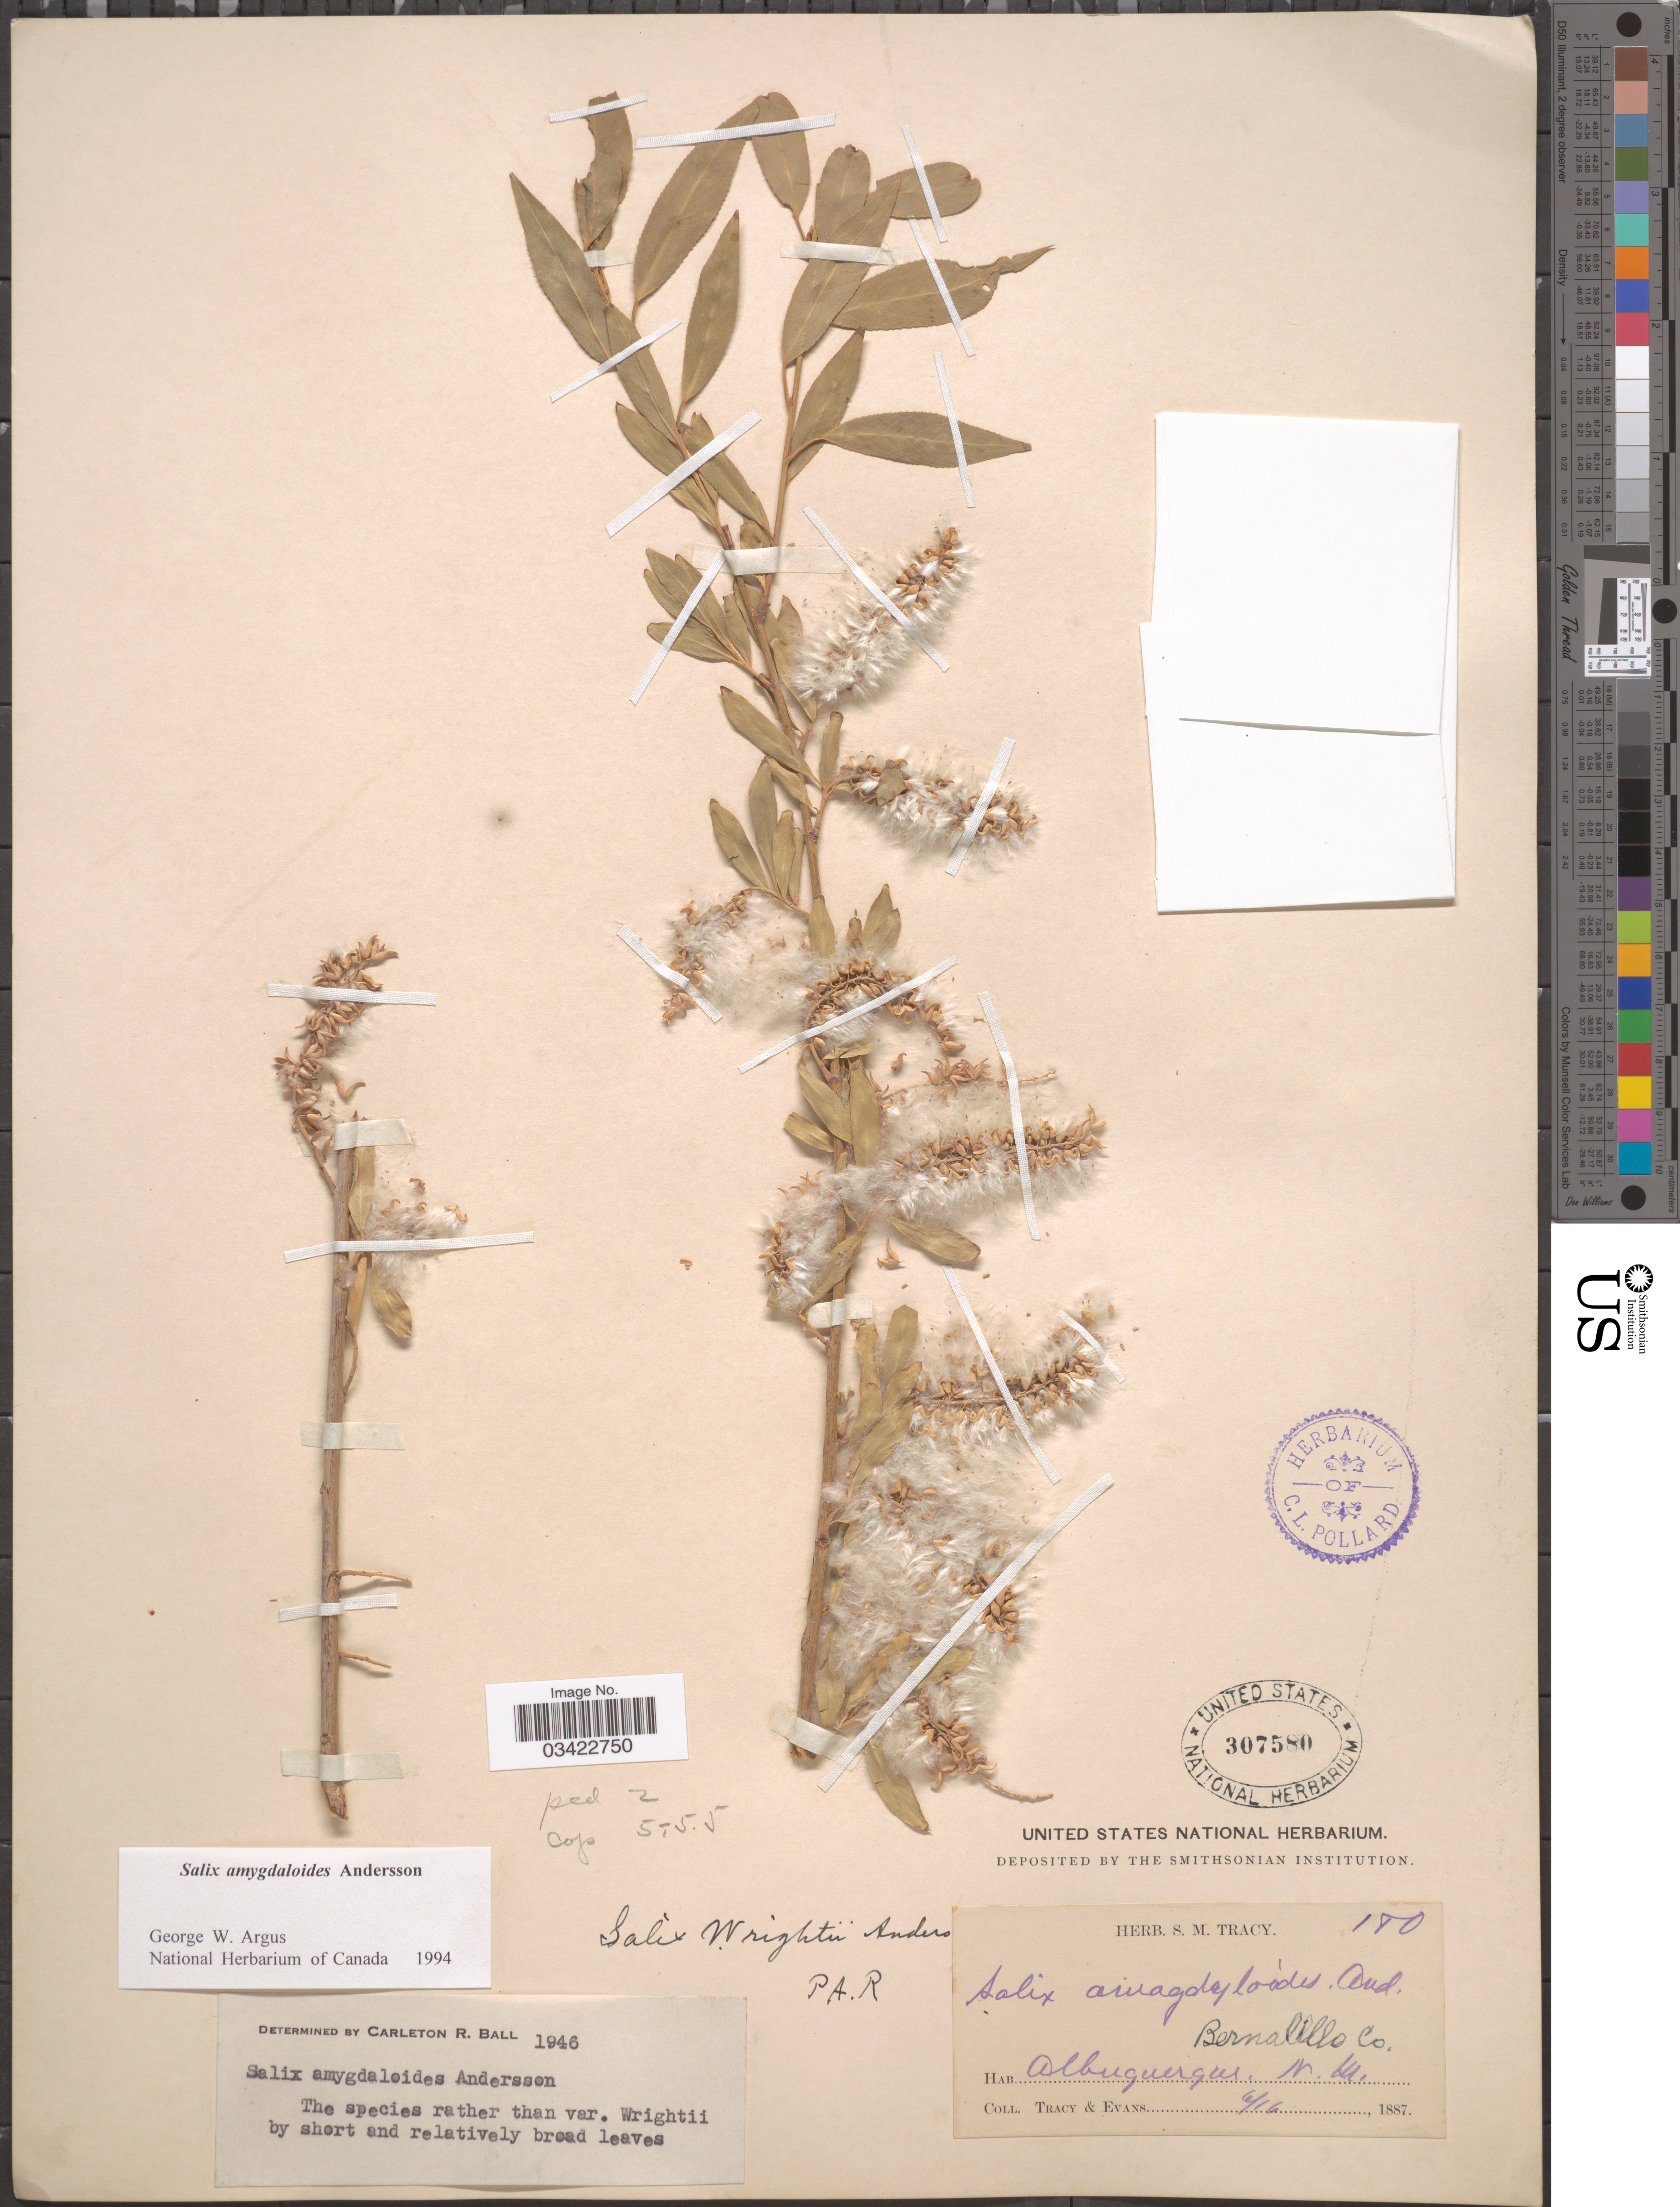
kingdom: Plantae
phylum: Tracheophyta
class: Magnoliopsida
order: Malpighiales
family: Salicaceae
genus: Salix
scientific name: Salix amygdaloides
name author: Andersson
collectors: S. M. Tracy & -- Evans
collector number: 180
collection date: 1887-06-16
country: United States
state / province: New Mexico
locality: Bernalillo Co. Albuquerque.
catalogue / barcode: US 307580